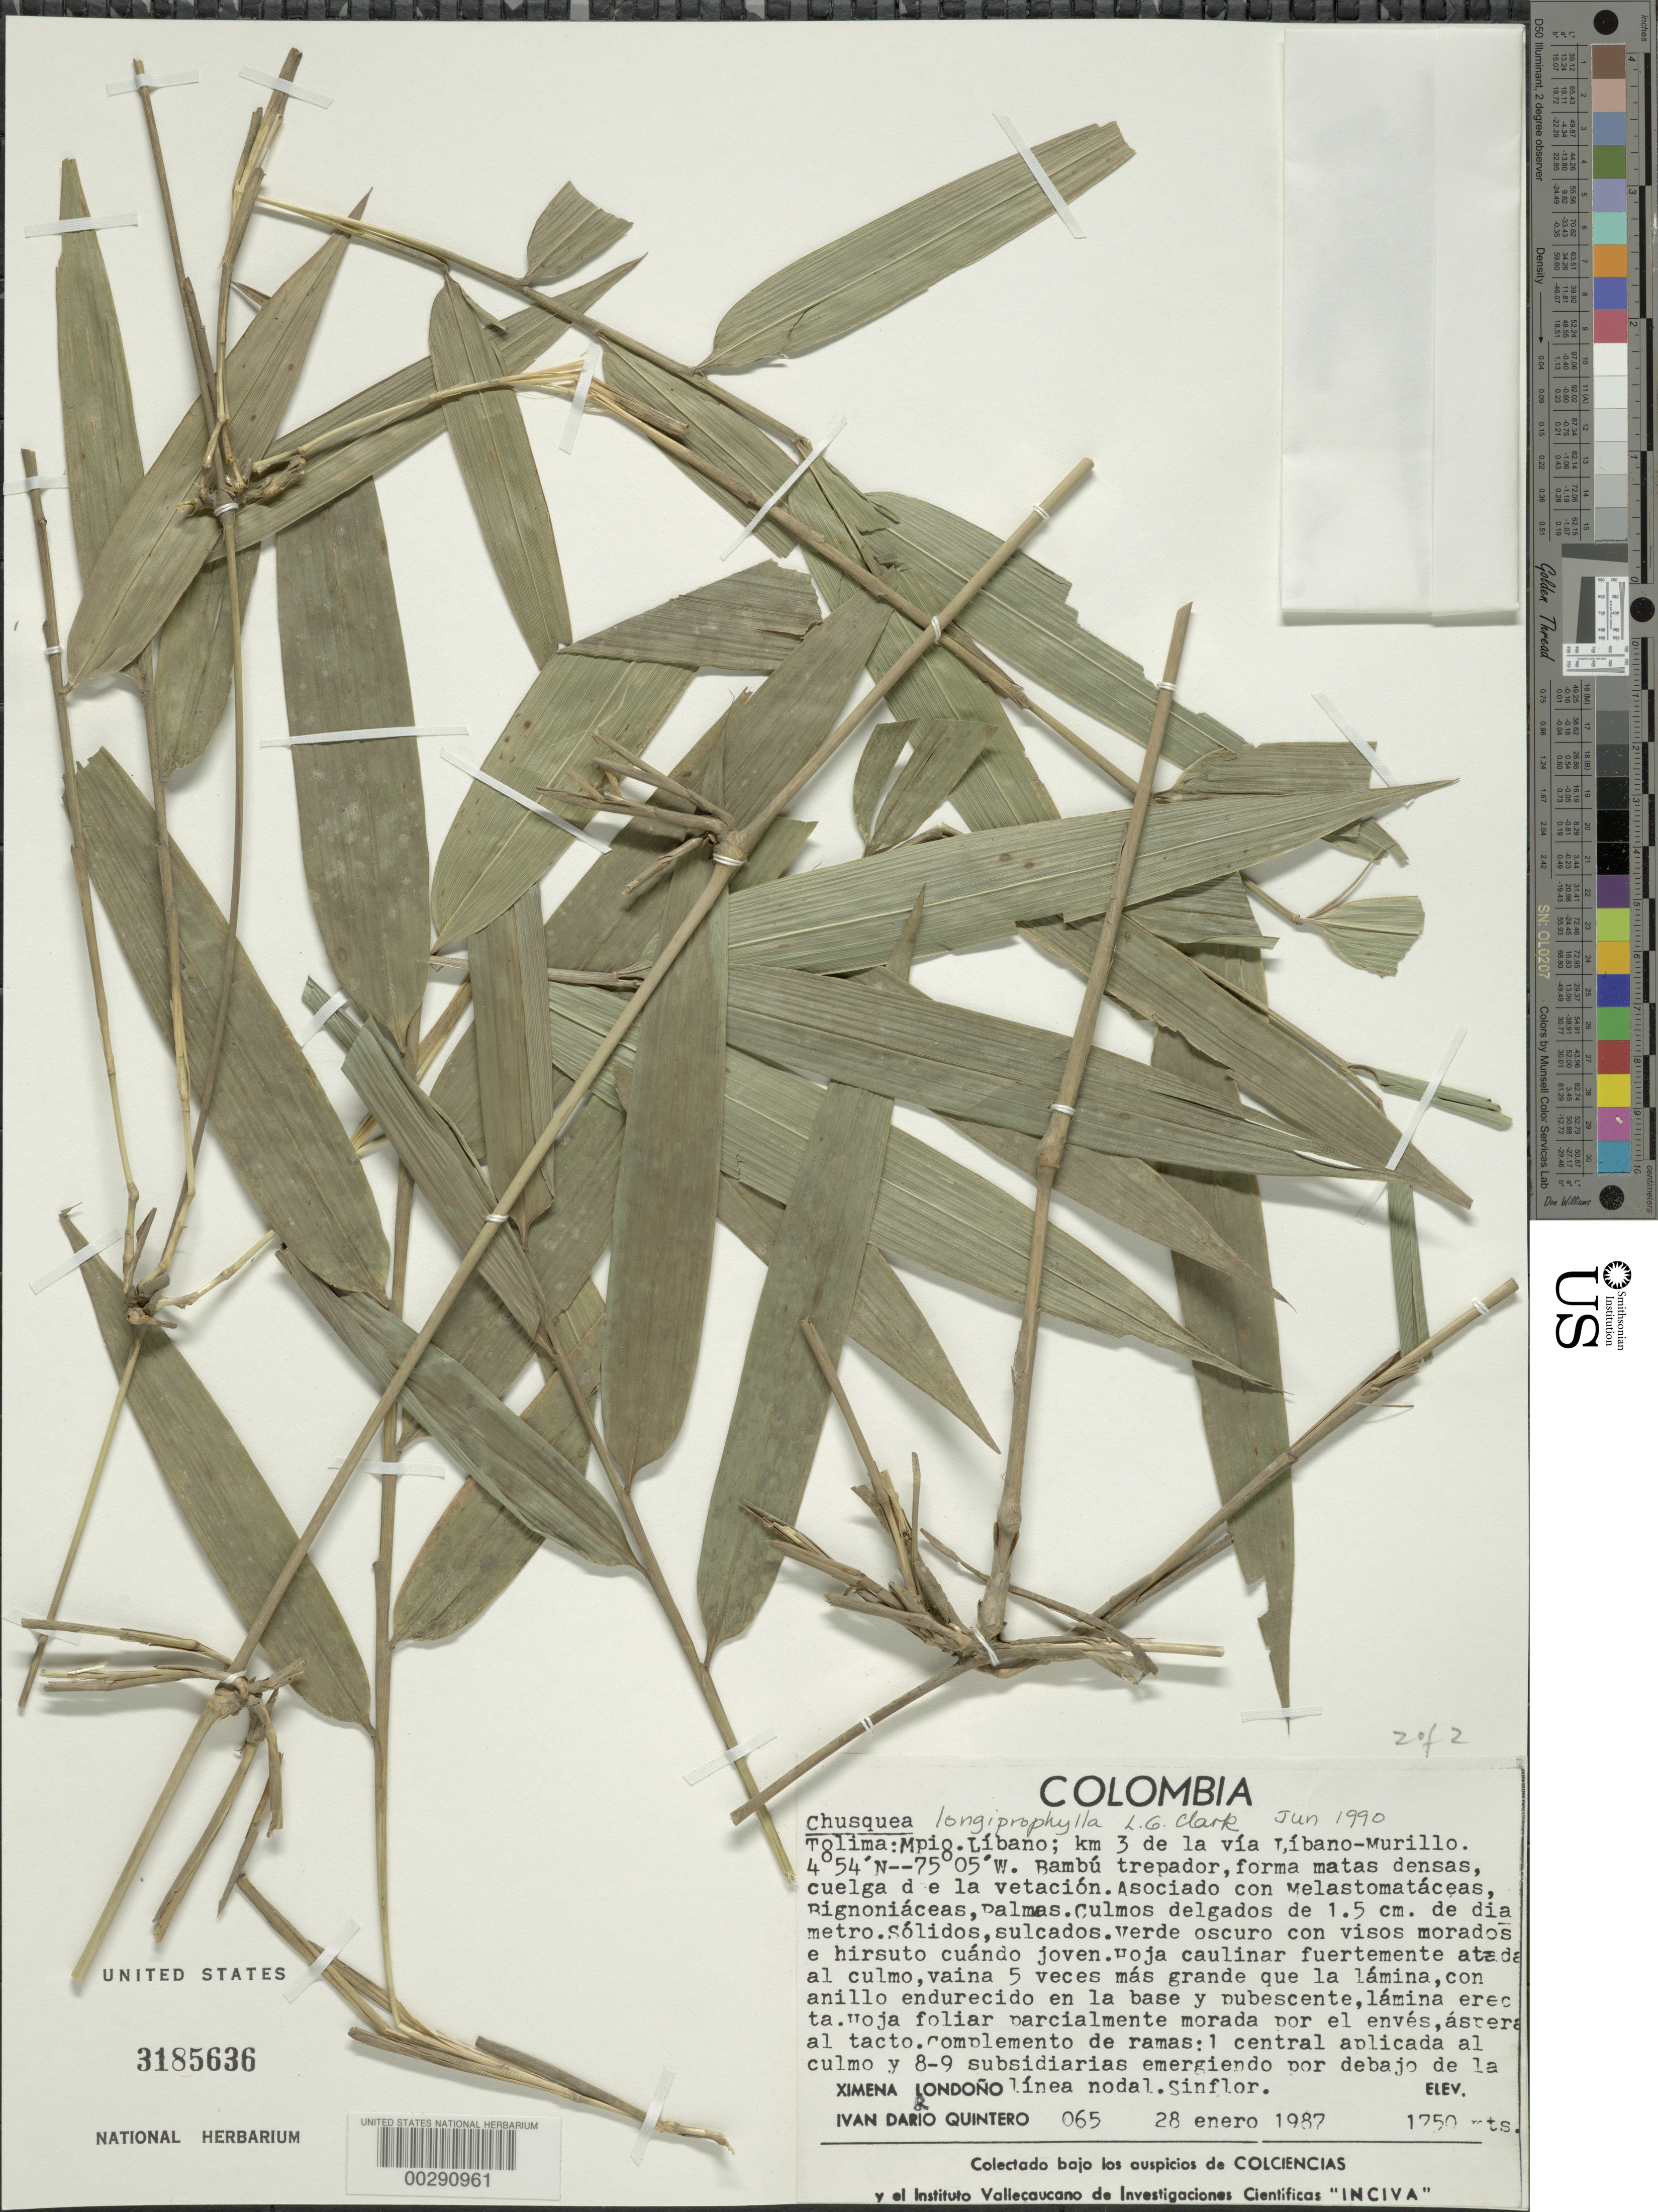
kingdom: Plantae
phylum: Tracheophyta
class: Liliopsida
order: Poales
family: Poaceae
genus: Chusquea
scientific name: Chusquea longiprophylla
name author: L.G. Clark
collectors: X. Londoño & I. Quintero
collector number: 065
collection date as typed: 28 Jan 1987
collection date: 1987-01-28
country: Colombia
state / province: Tolima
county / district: Líbano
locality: Mun. Libano, km 3 de la via Libano-Murillo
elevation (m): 1750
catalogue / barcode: US 3185636